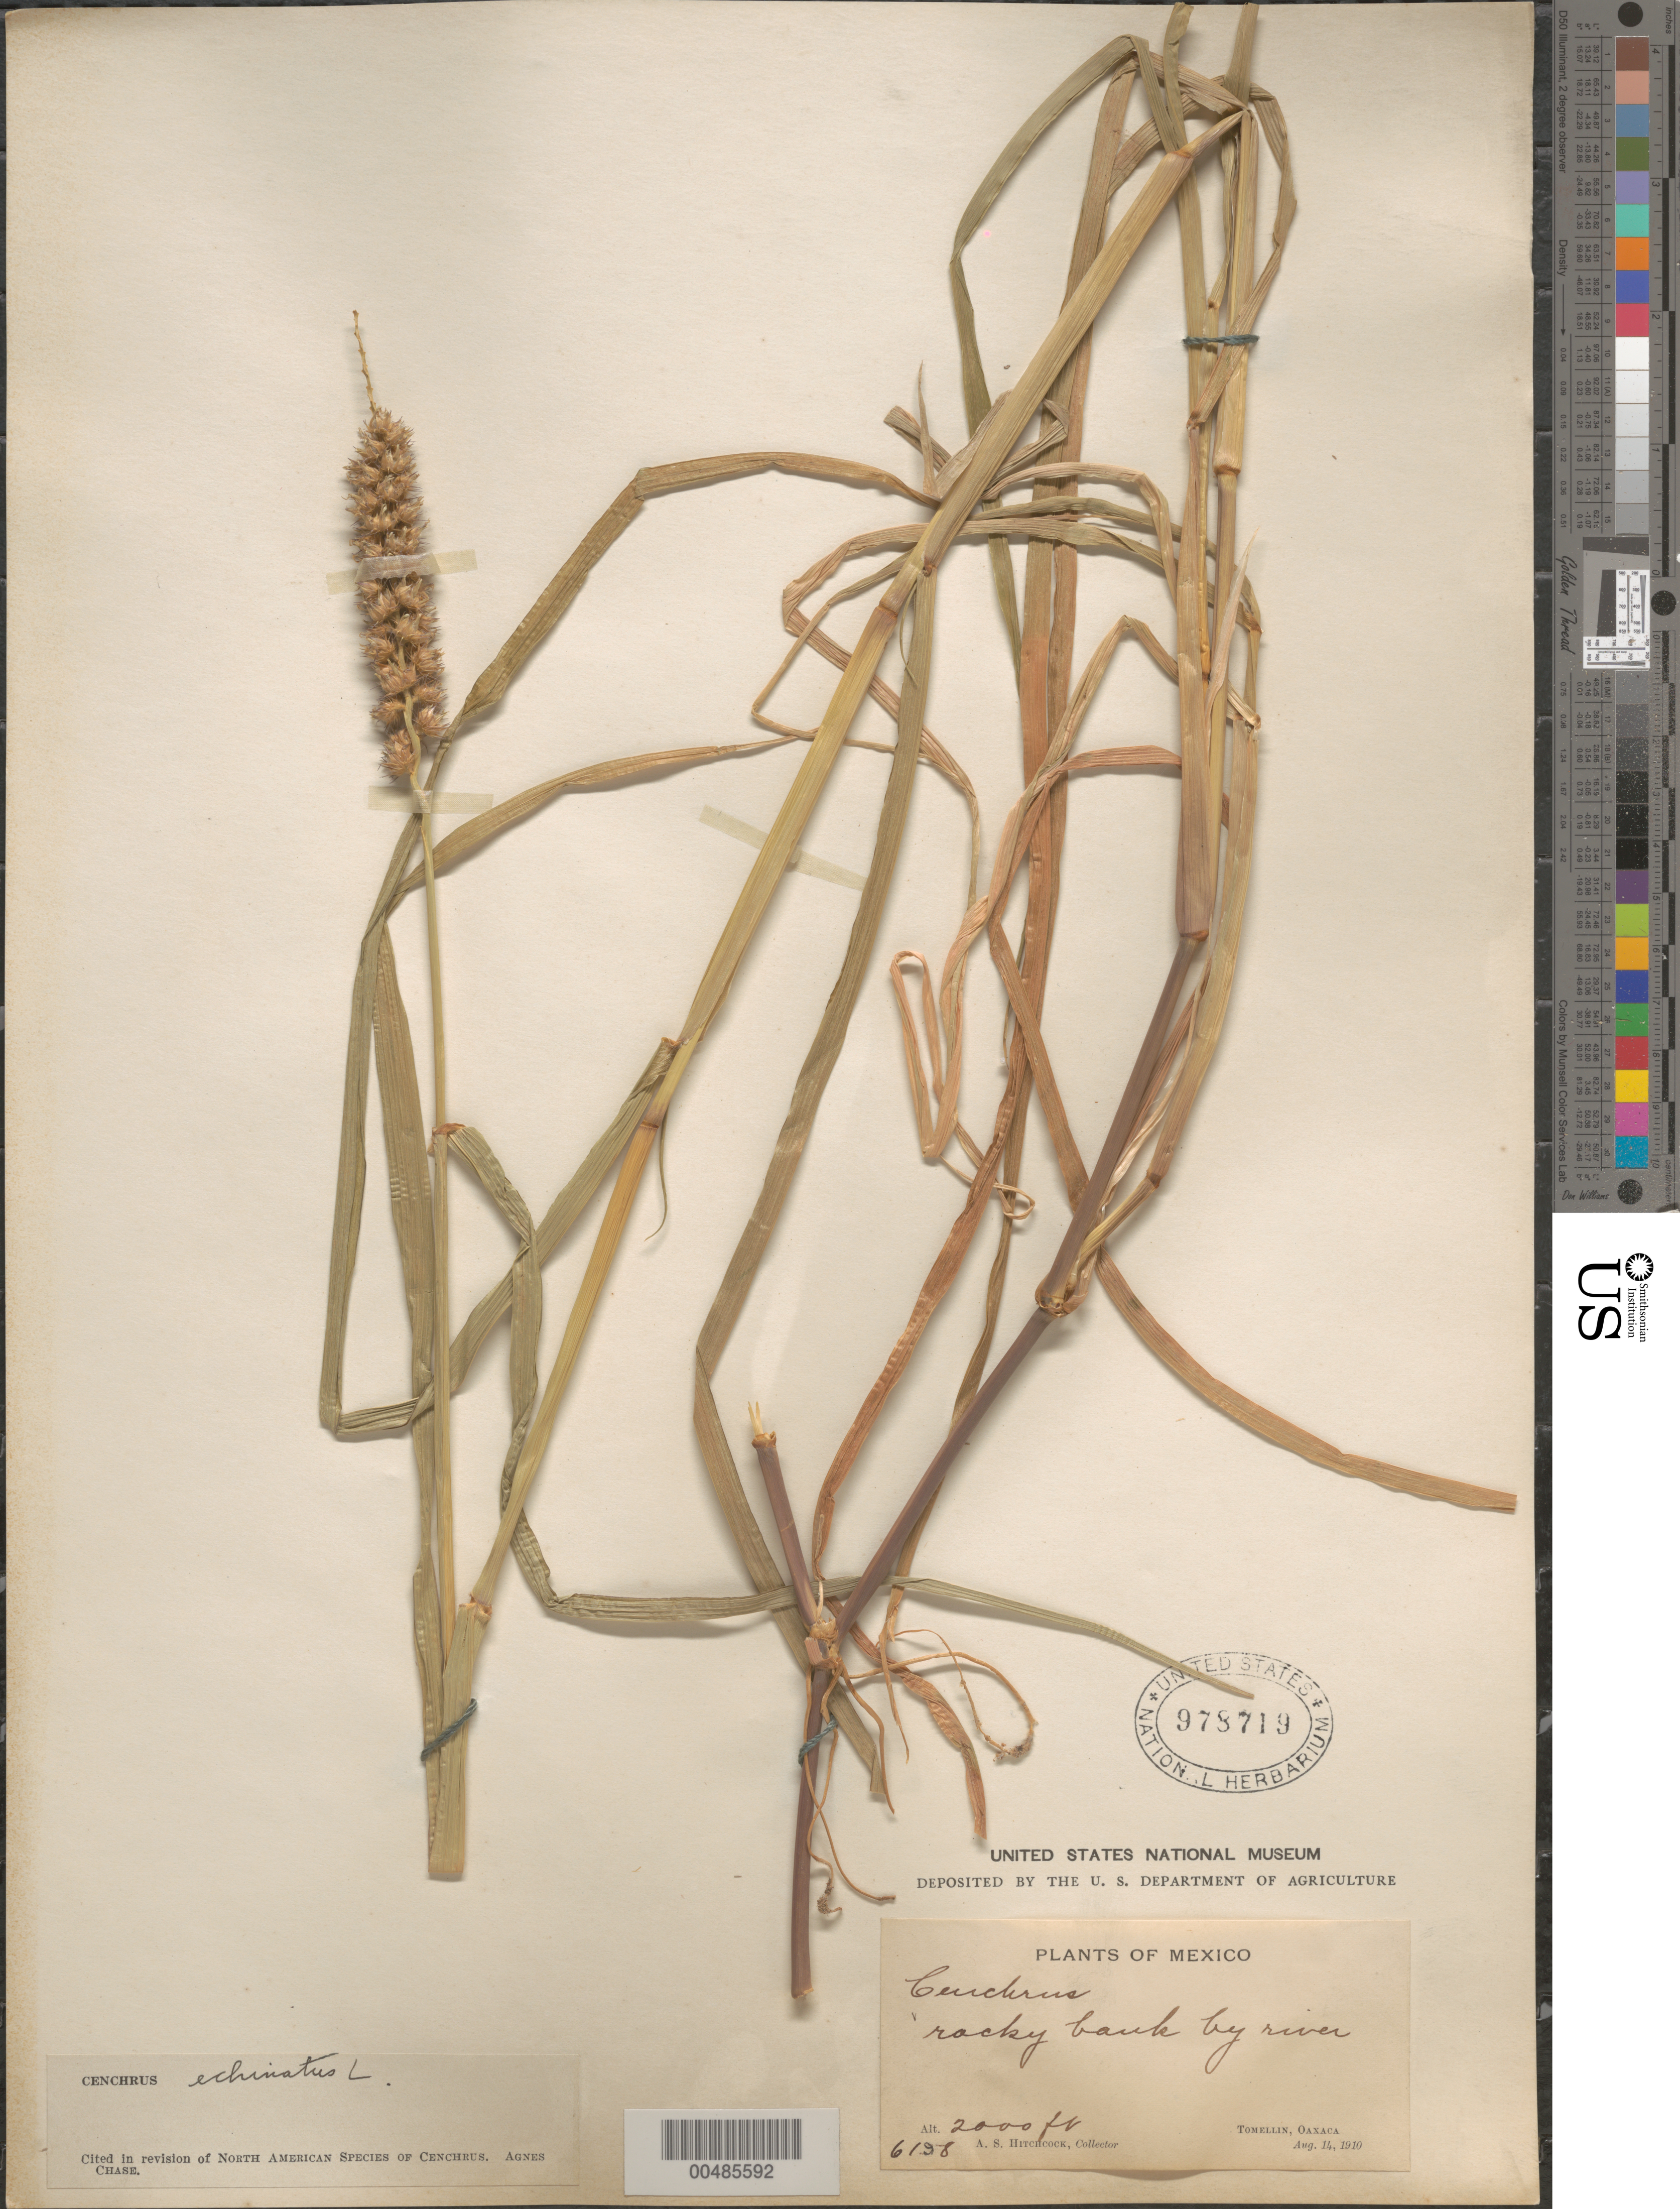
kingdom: Plantae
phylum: Tracheophyta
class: Liliopsida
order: Poales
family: Poaceae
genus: Cenchrus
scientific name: Cenchrus echinatus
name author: L.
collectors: A. S. Hitchcock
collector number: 6198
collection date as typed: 14 Aug 1910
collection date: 1910-08-14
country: Mexico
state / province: Oaxaca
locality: Tomellin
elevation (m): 610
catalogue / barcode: US 978719